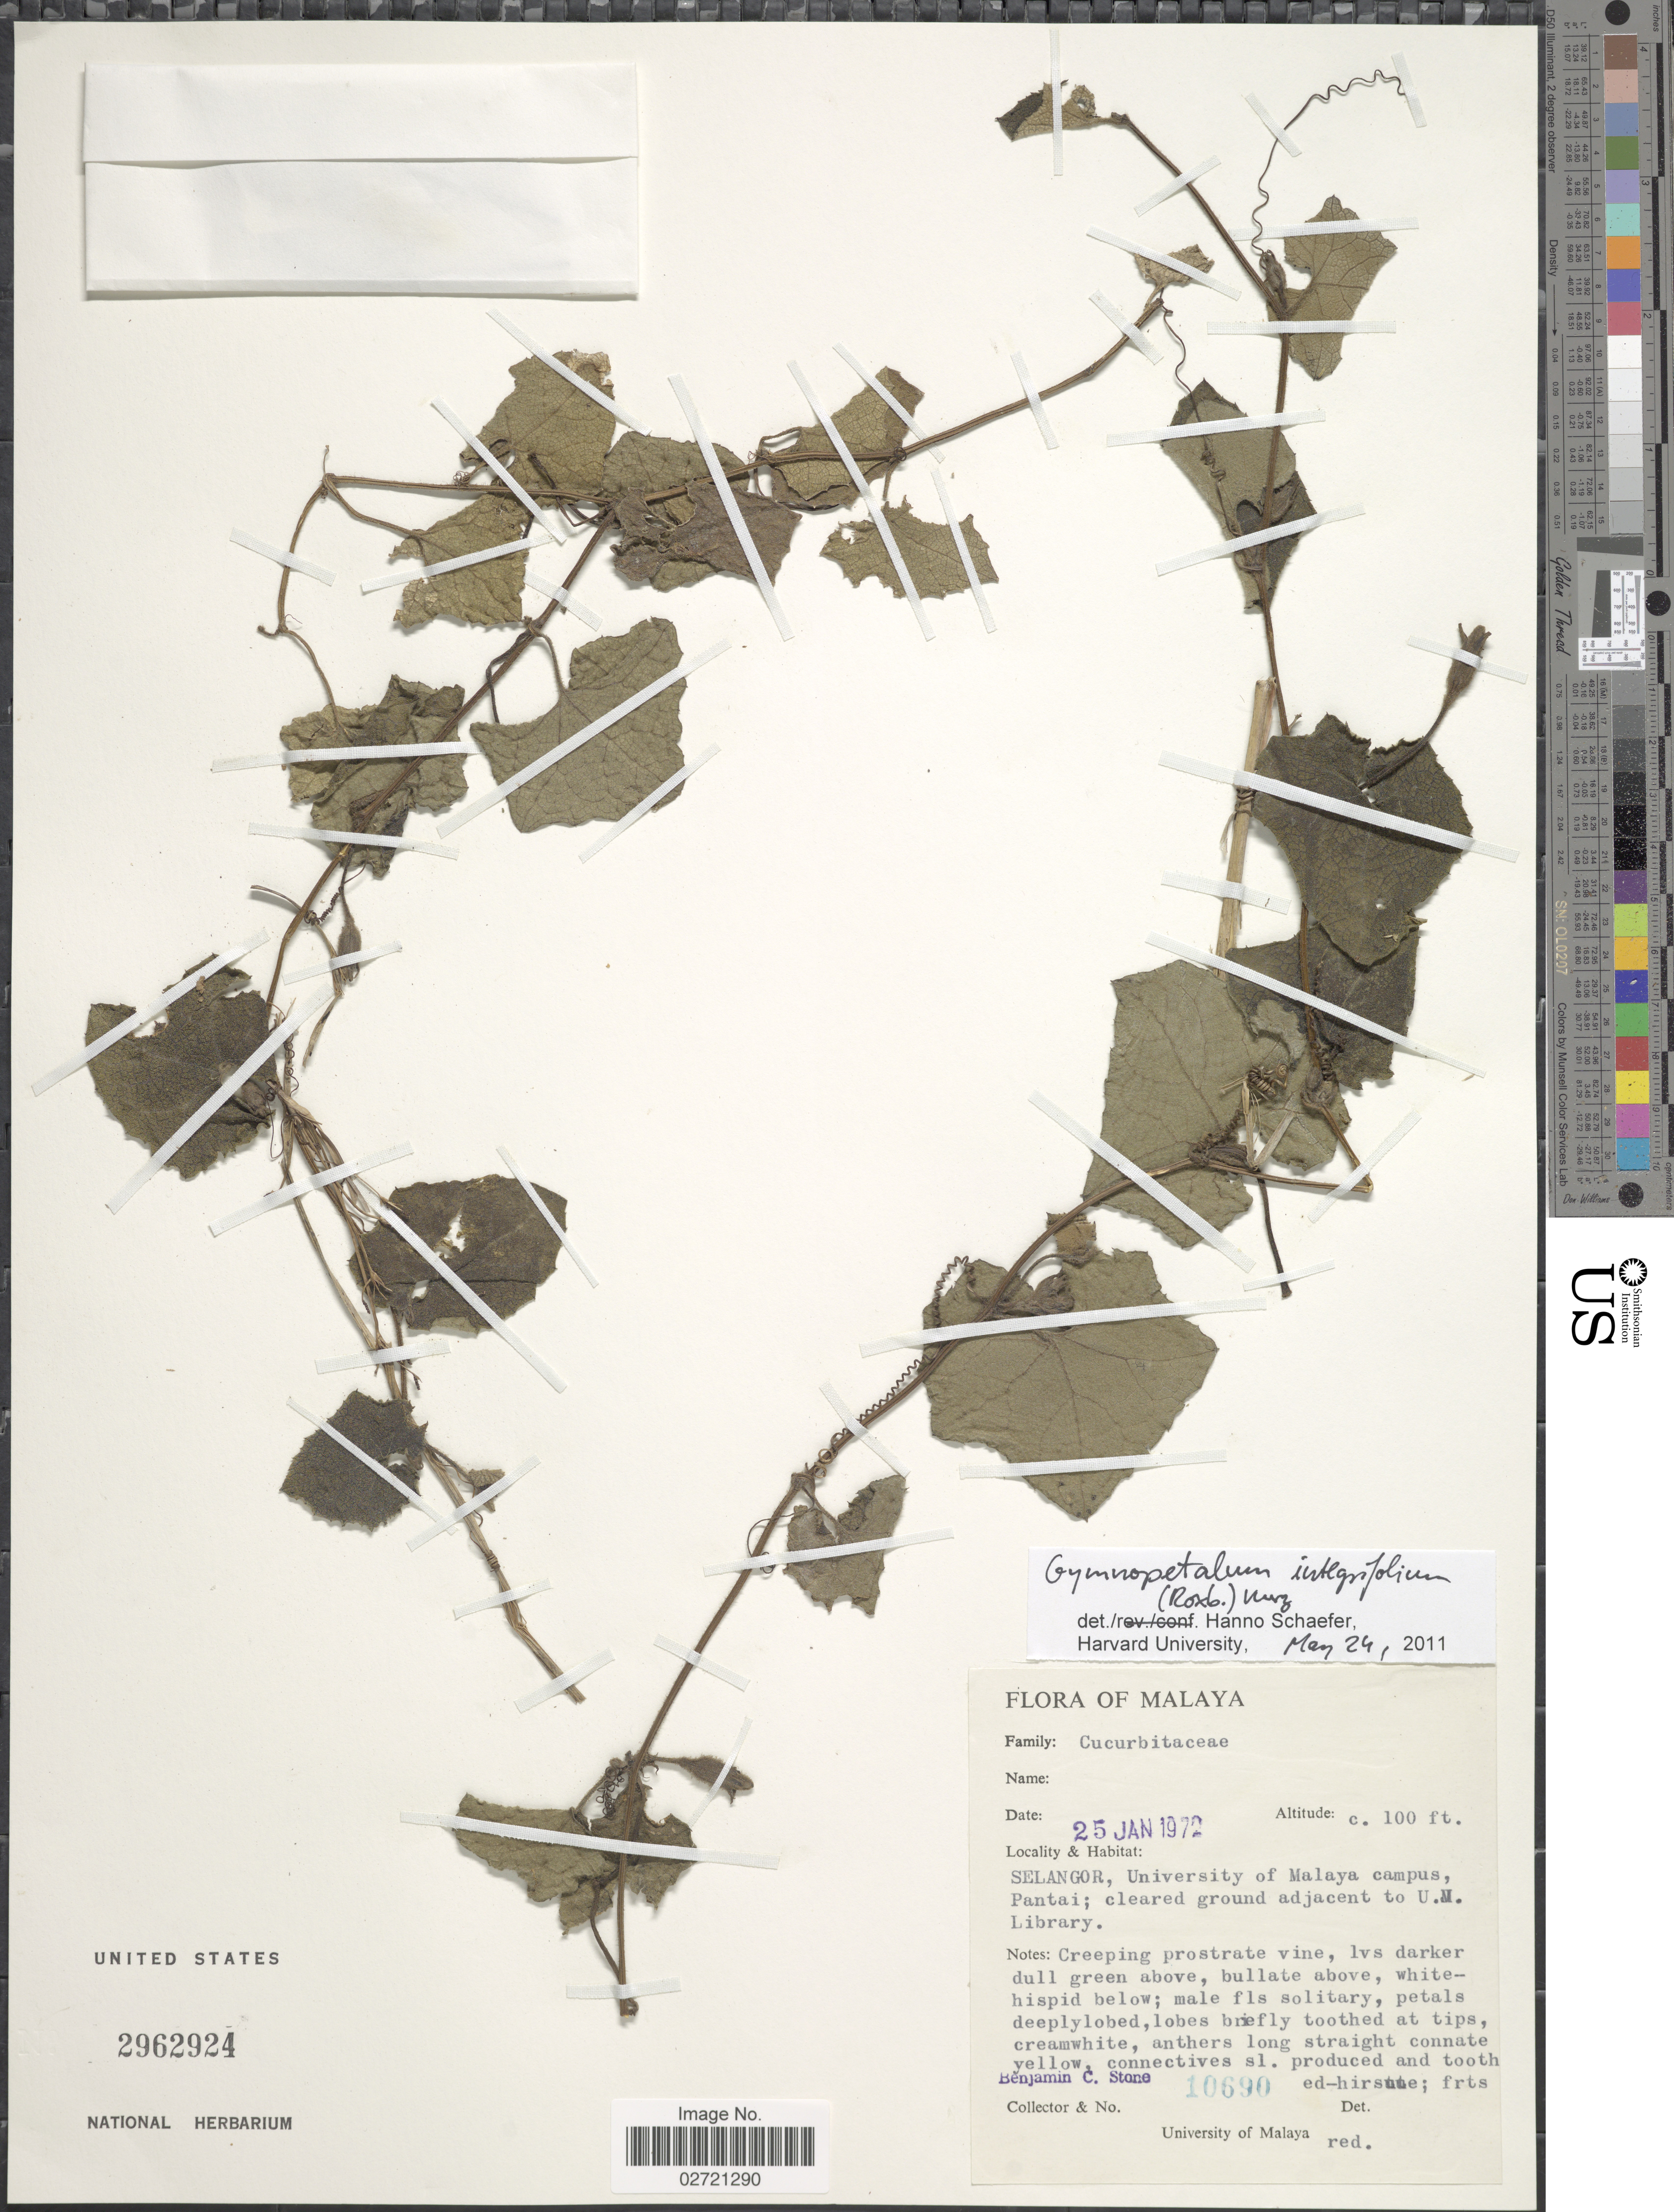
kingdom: Plantae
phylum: Tracheophyta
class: Magnoliopsida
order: Cucurbitales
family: Cucurbitaceae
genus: Trichosanthes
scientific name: Trichosanthes scabra var. scabra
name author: Lour.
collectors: B. C. Stone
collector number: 10690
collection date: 1972-01-25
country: Malaysia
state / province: Selangor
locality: Malaya. University of Malaya campus, Pantai; adjacent to U. M. Library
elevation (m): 30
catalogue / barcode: US 2962924